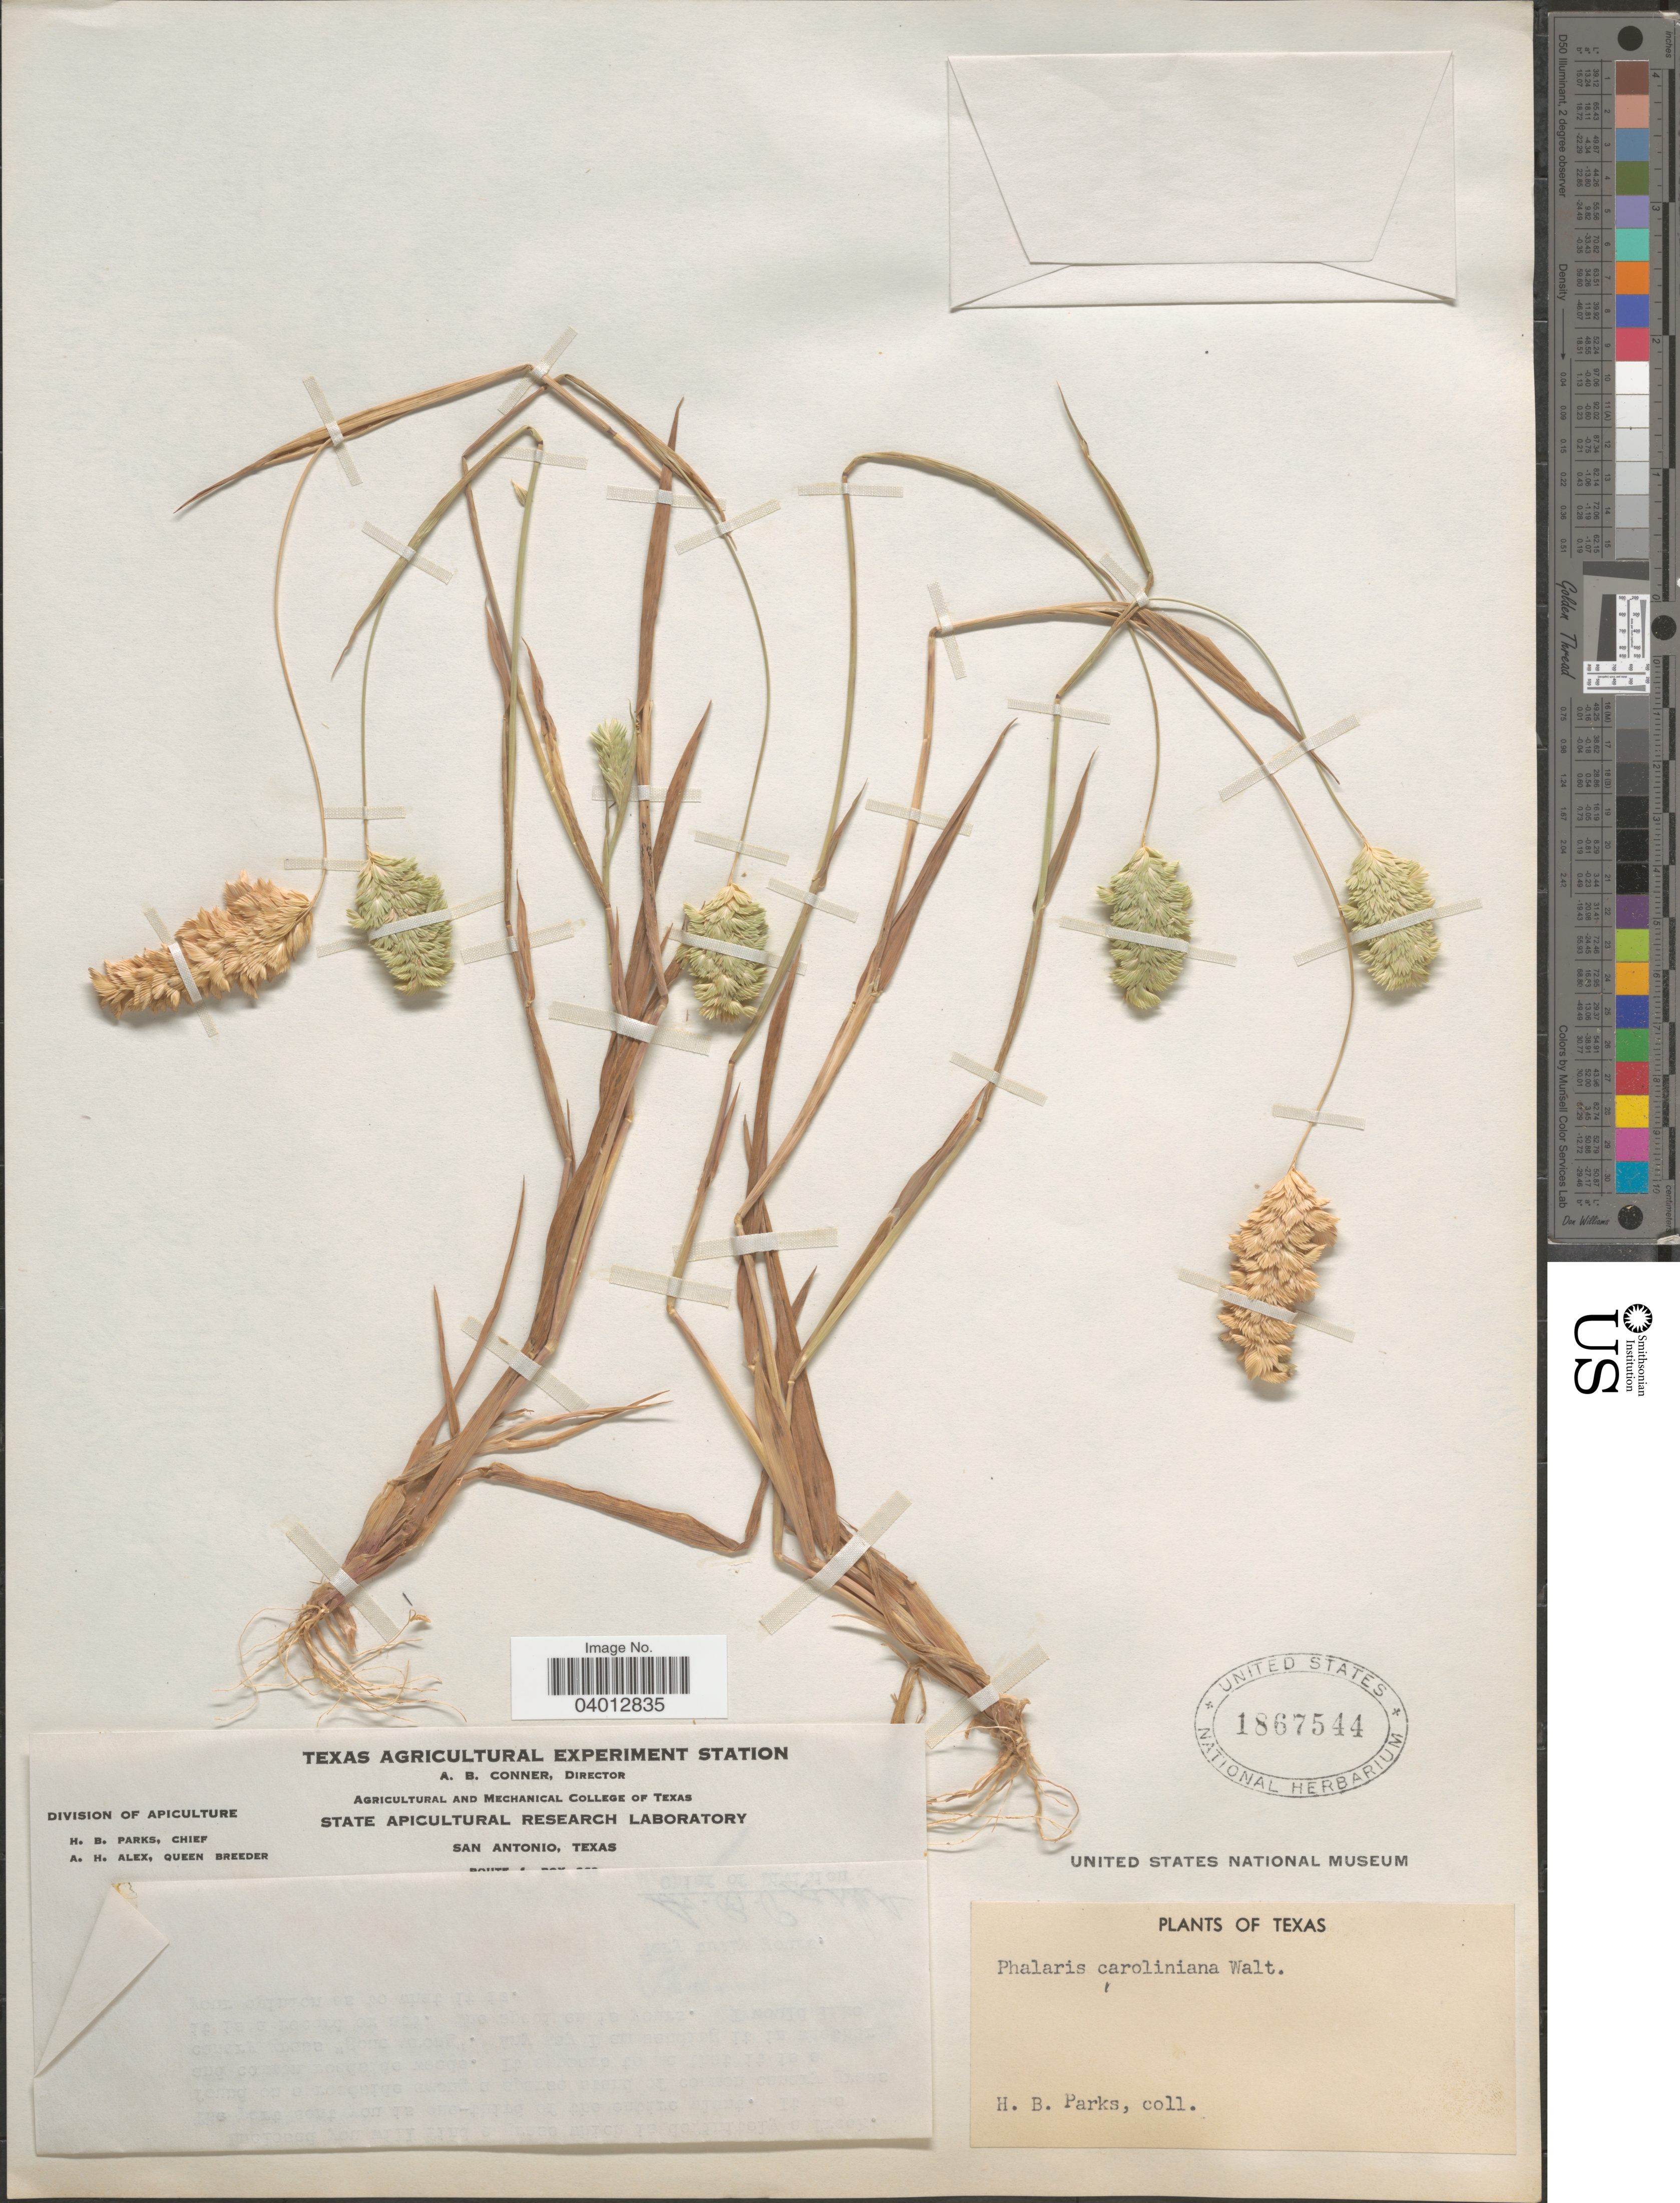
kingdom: Plantae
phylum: Tracheophyta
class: Liliopsida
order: Poales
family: Poaceae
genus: Phalaris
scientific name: Phalaris caroliniana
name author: Walter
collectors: H. Parks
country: United States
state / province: Texas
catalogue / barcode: US 1867544